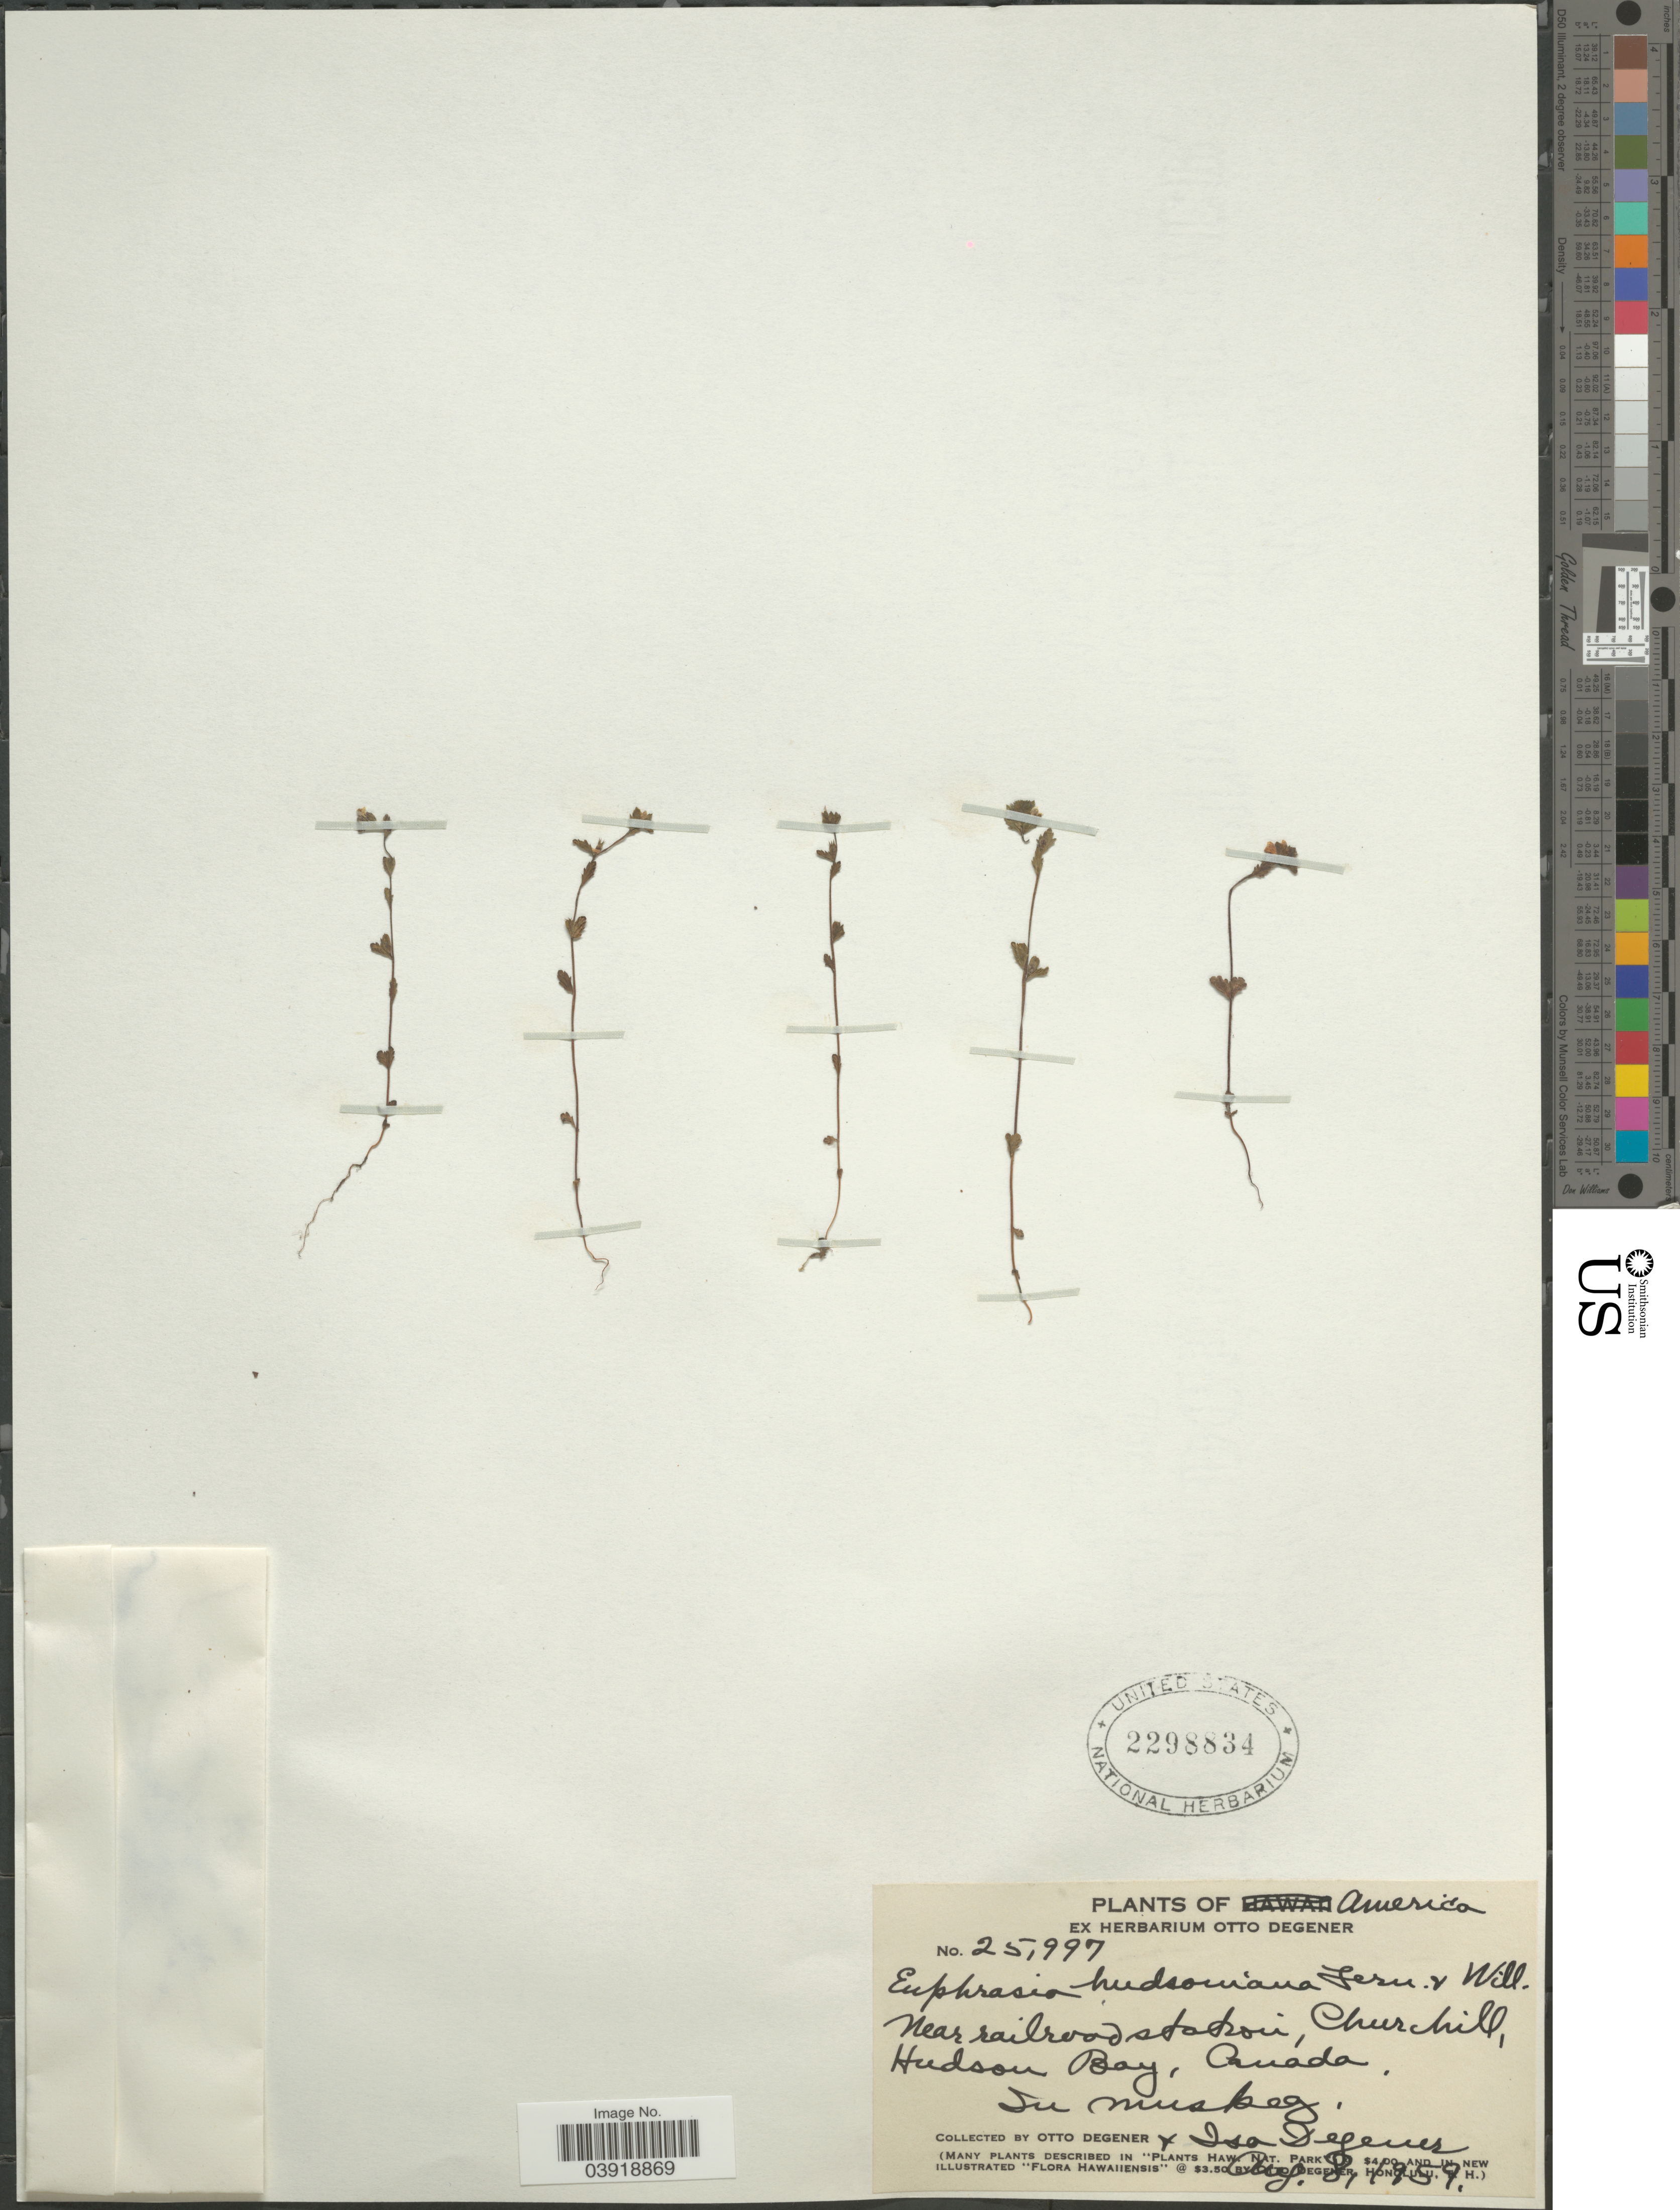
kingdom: Plantae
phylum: Tracheophyta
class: Magnoliopsida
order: Lamiales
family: Orobanchaceae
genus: Euphrasia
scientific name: Euphrasia hudsoniana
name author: Fernald & Wiegand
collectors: O. Degener & I. Degener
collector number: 25997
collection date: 1959-08-08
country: Canada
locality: America. Near railroad station, Churchill, Hudson Bay.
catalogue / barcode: US 2298834